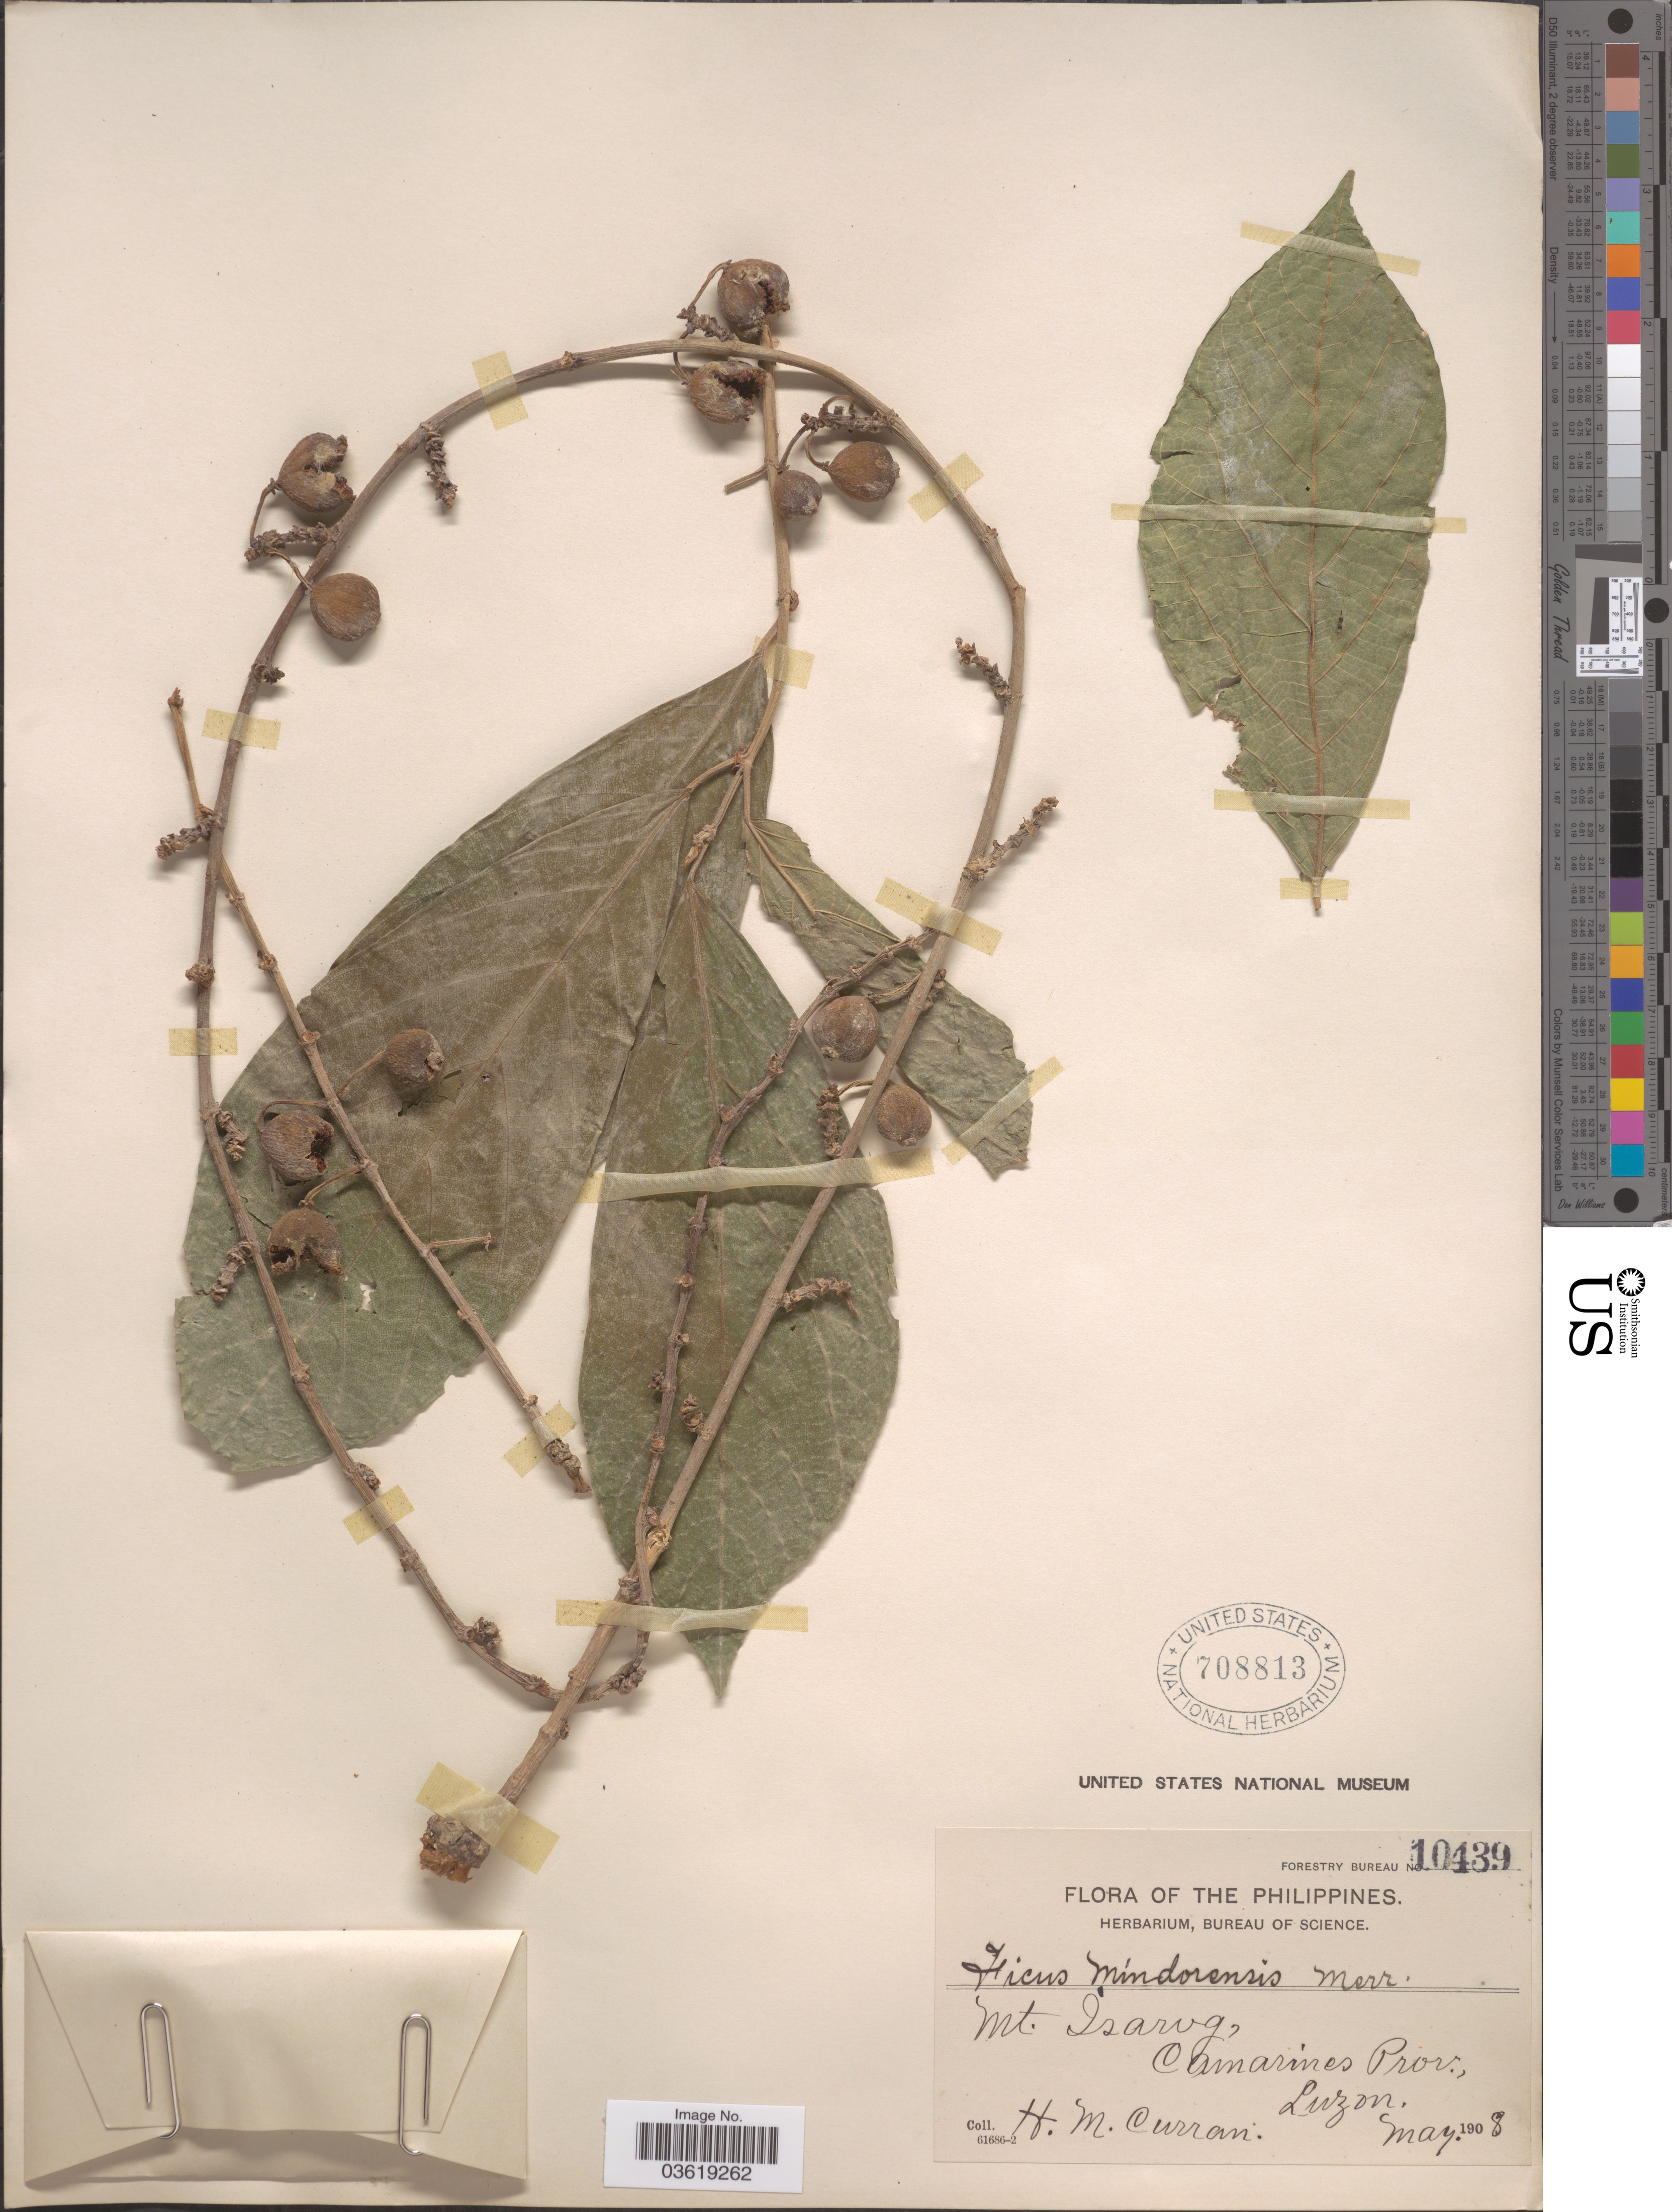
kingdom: Plantae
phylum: Tracheophyta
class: Magnoliopsida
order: Rosales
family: Moraceae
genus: Ficus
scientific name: Ficus mindoroensis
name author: Merr.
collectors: H. M. Curran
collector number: Forestry Bureau 10439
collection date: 1908-05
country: Philippines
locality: Mt. Isarog, Camarines Prov., Luzon.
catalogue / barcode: US 708813